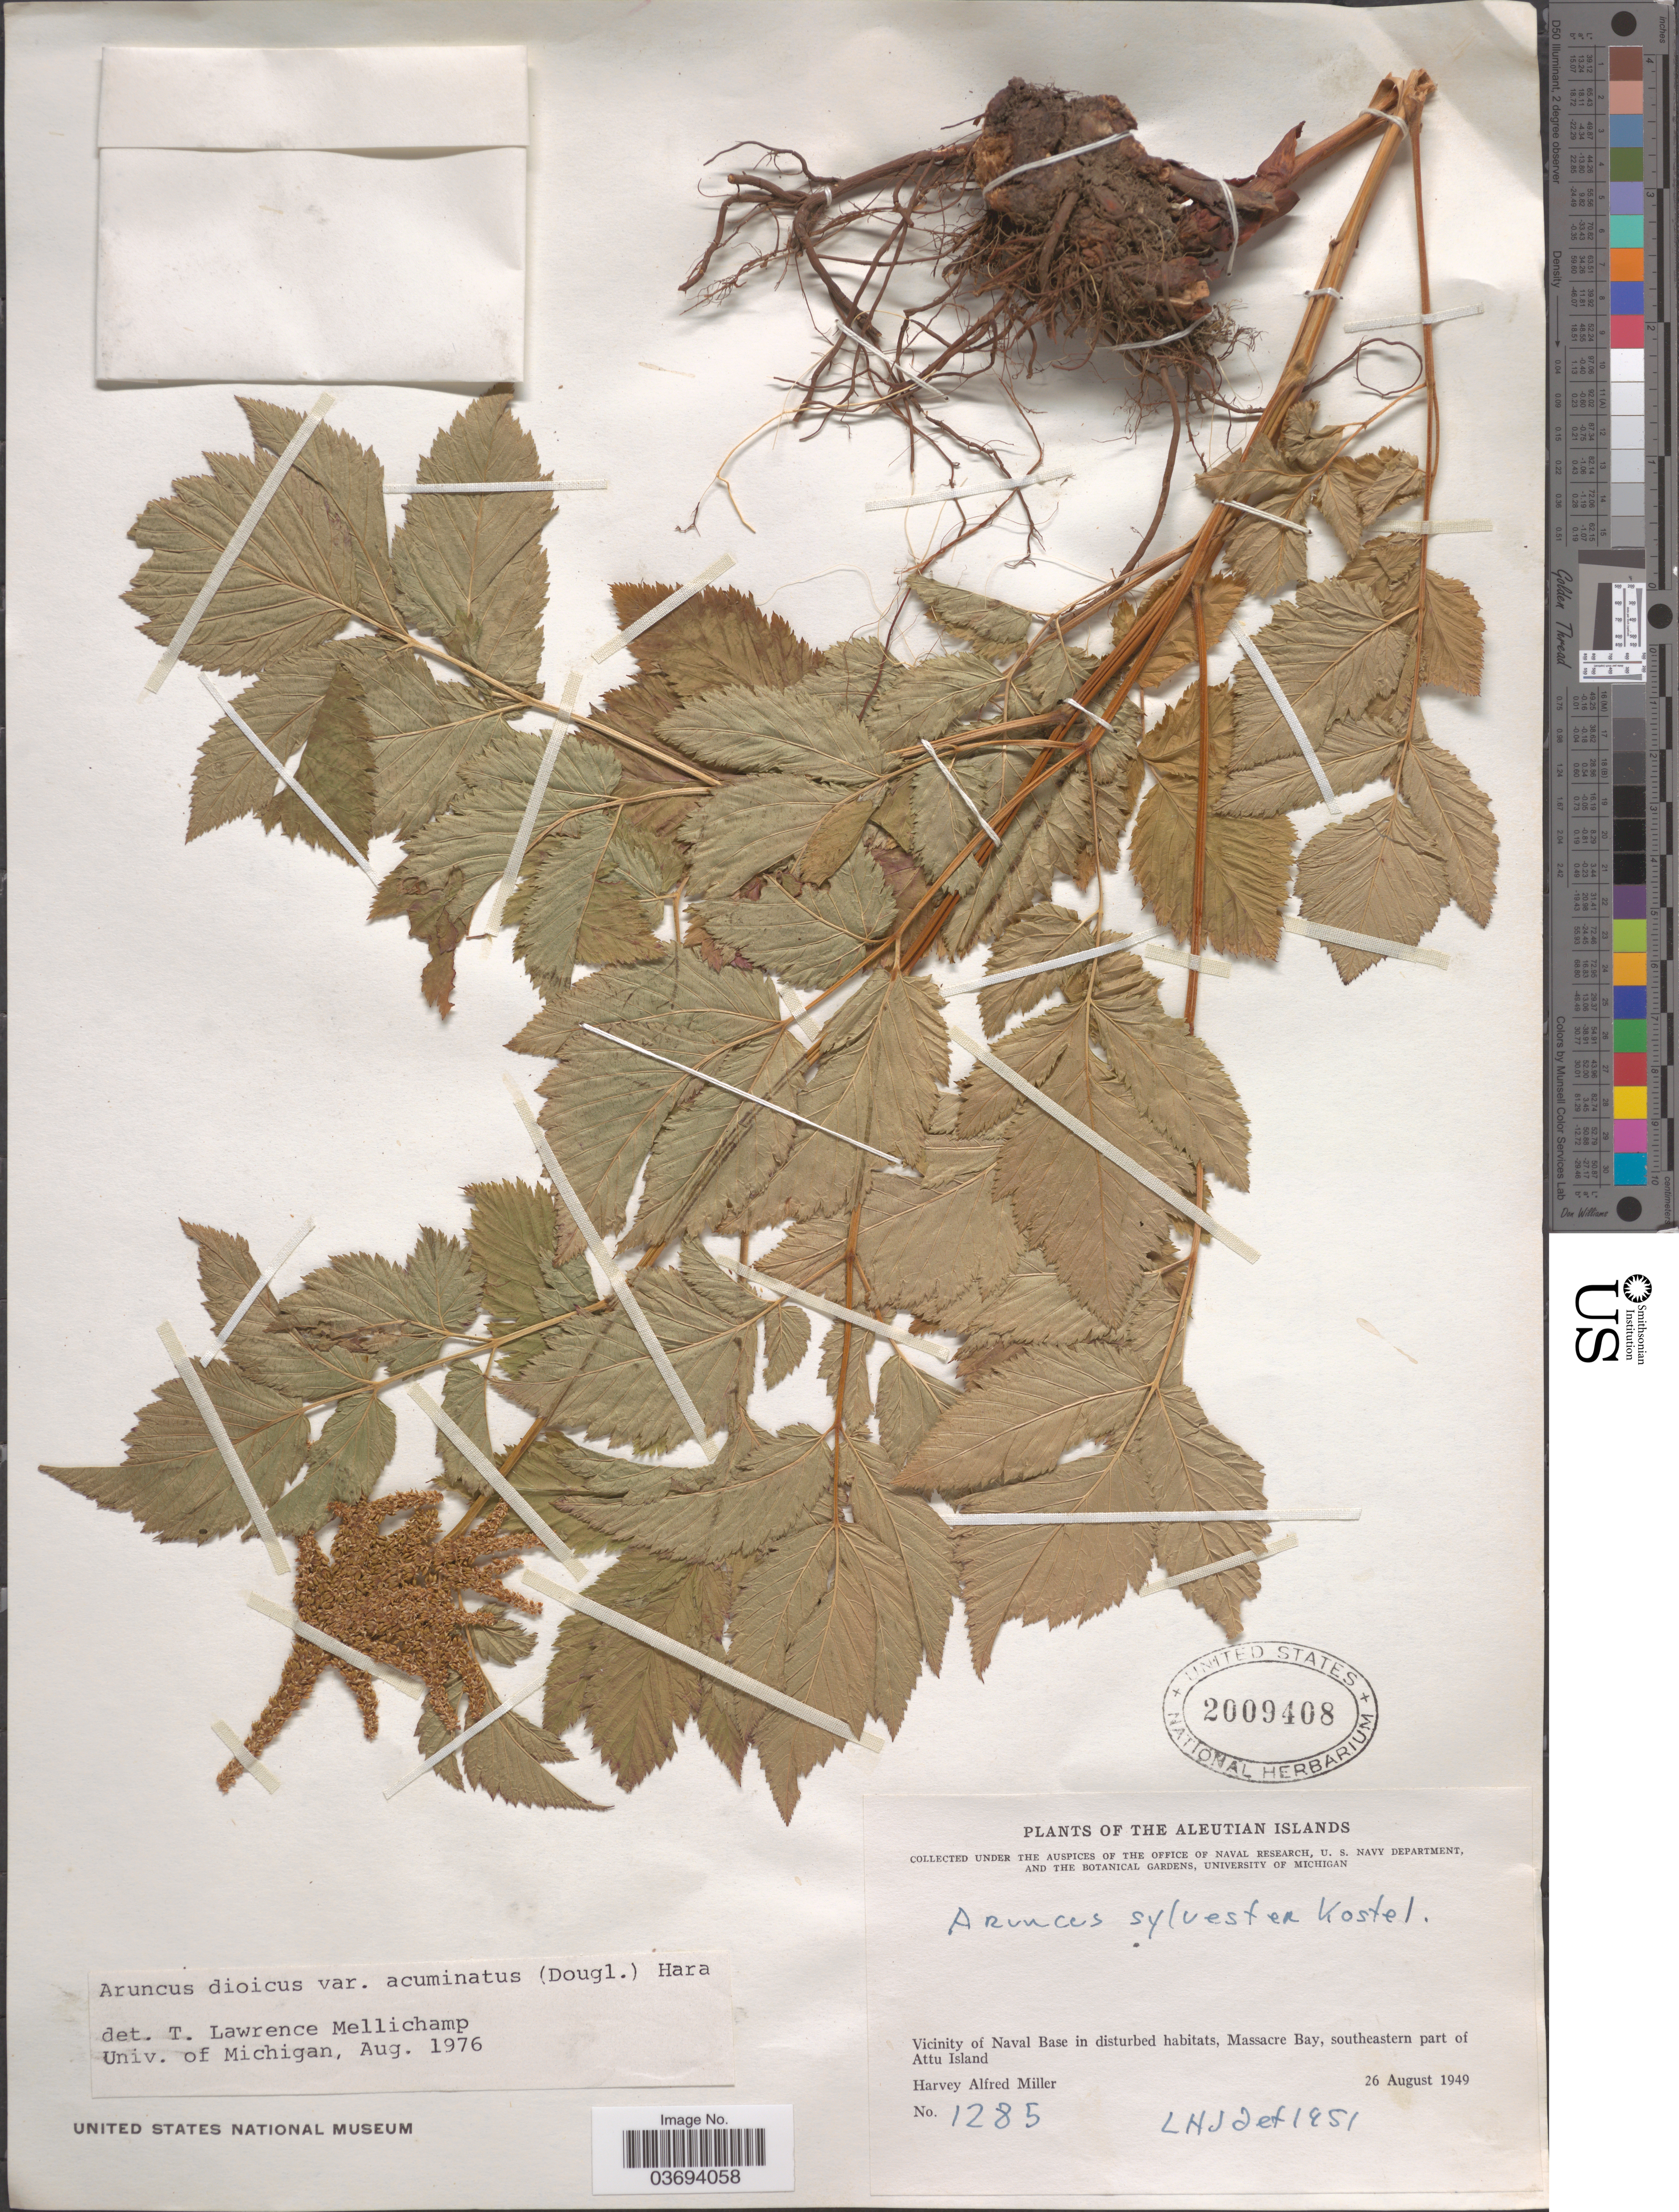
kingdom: Plantae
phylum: Tracheophyta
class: Magnoliopsida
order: Rosales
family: Rosaceae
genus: Aruncus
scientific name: Aruncus dioicus var. acuminatus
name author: (Rydb.) H. Hara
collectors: H. A. Miller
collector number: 1285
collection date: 1949-08-26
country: United States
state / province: Alaska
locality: The Aleutian Islands. Vicinity of Naval Base in disturbed habitats, Massacre Bay, southeastern part of Attu Island.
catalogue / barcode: US 2009408